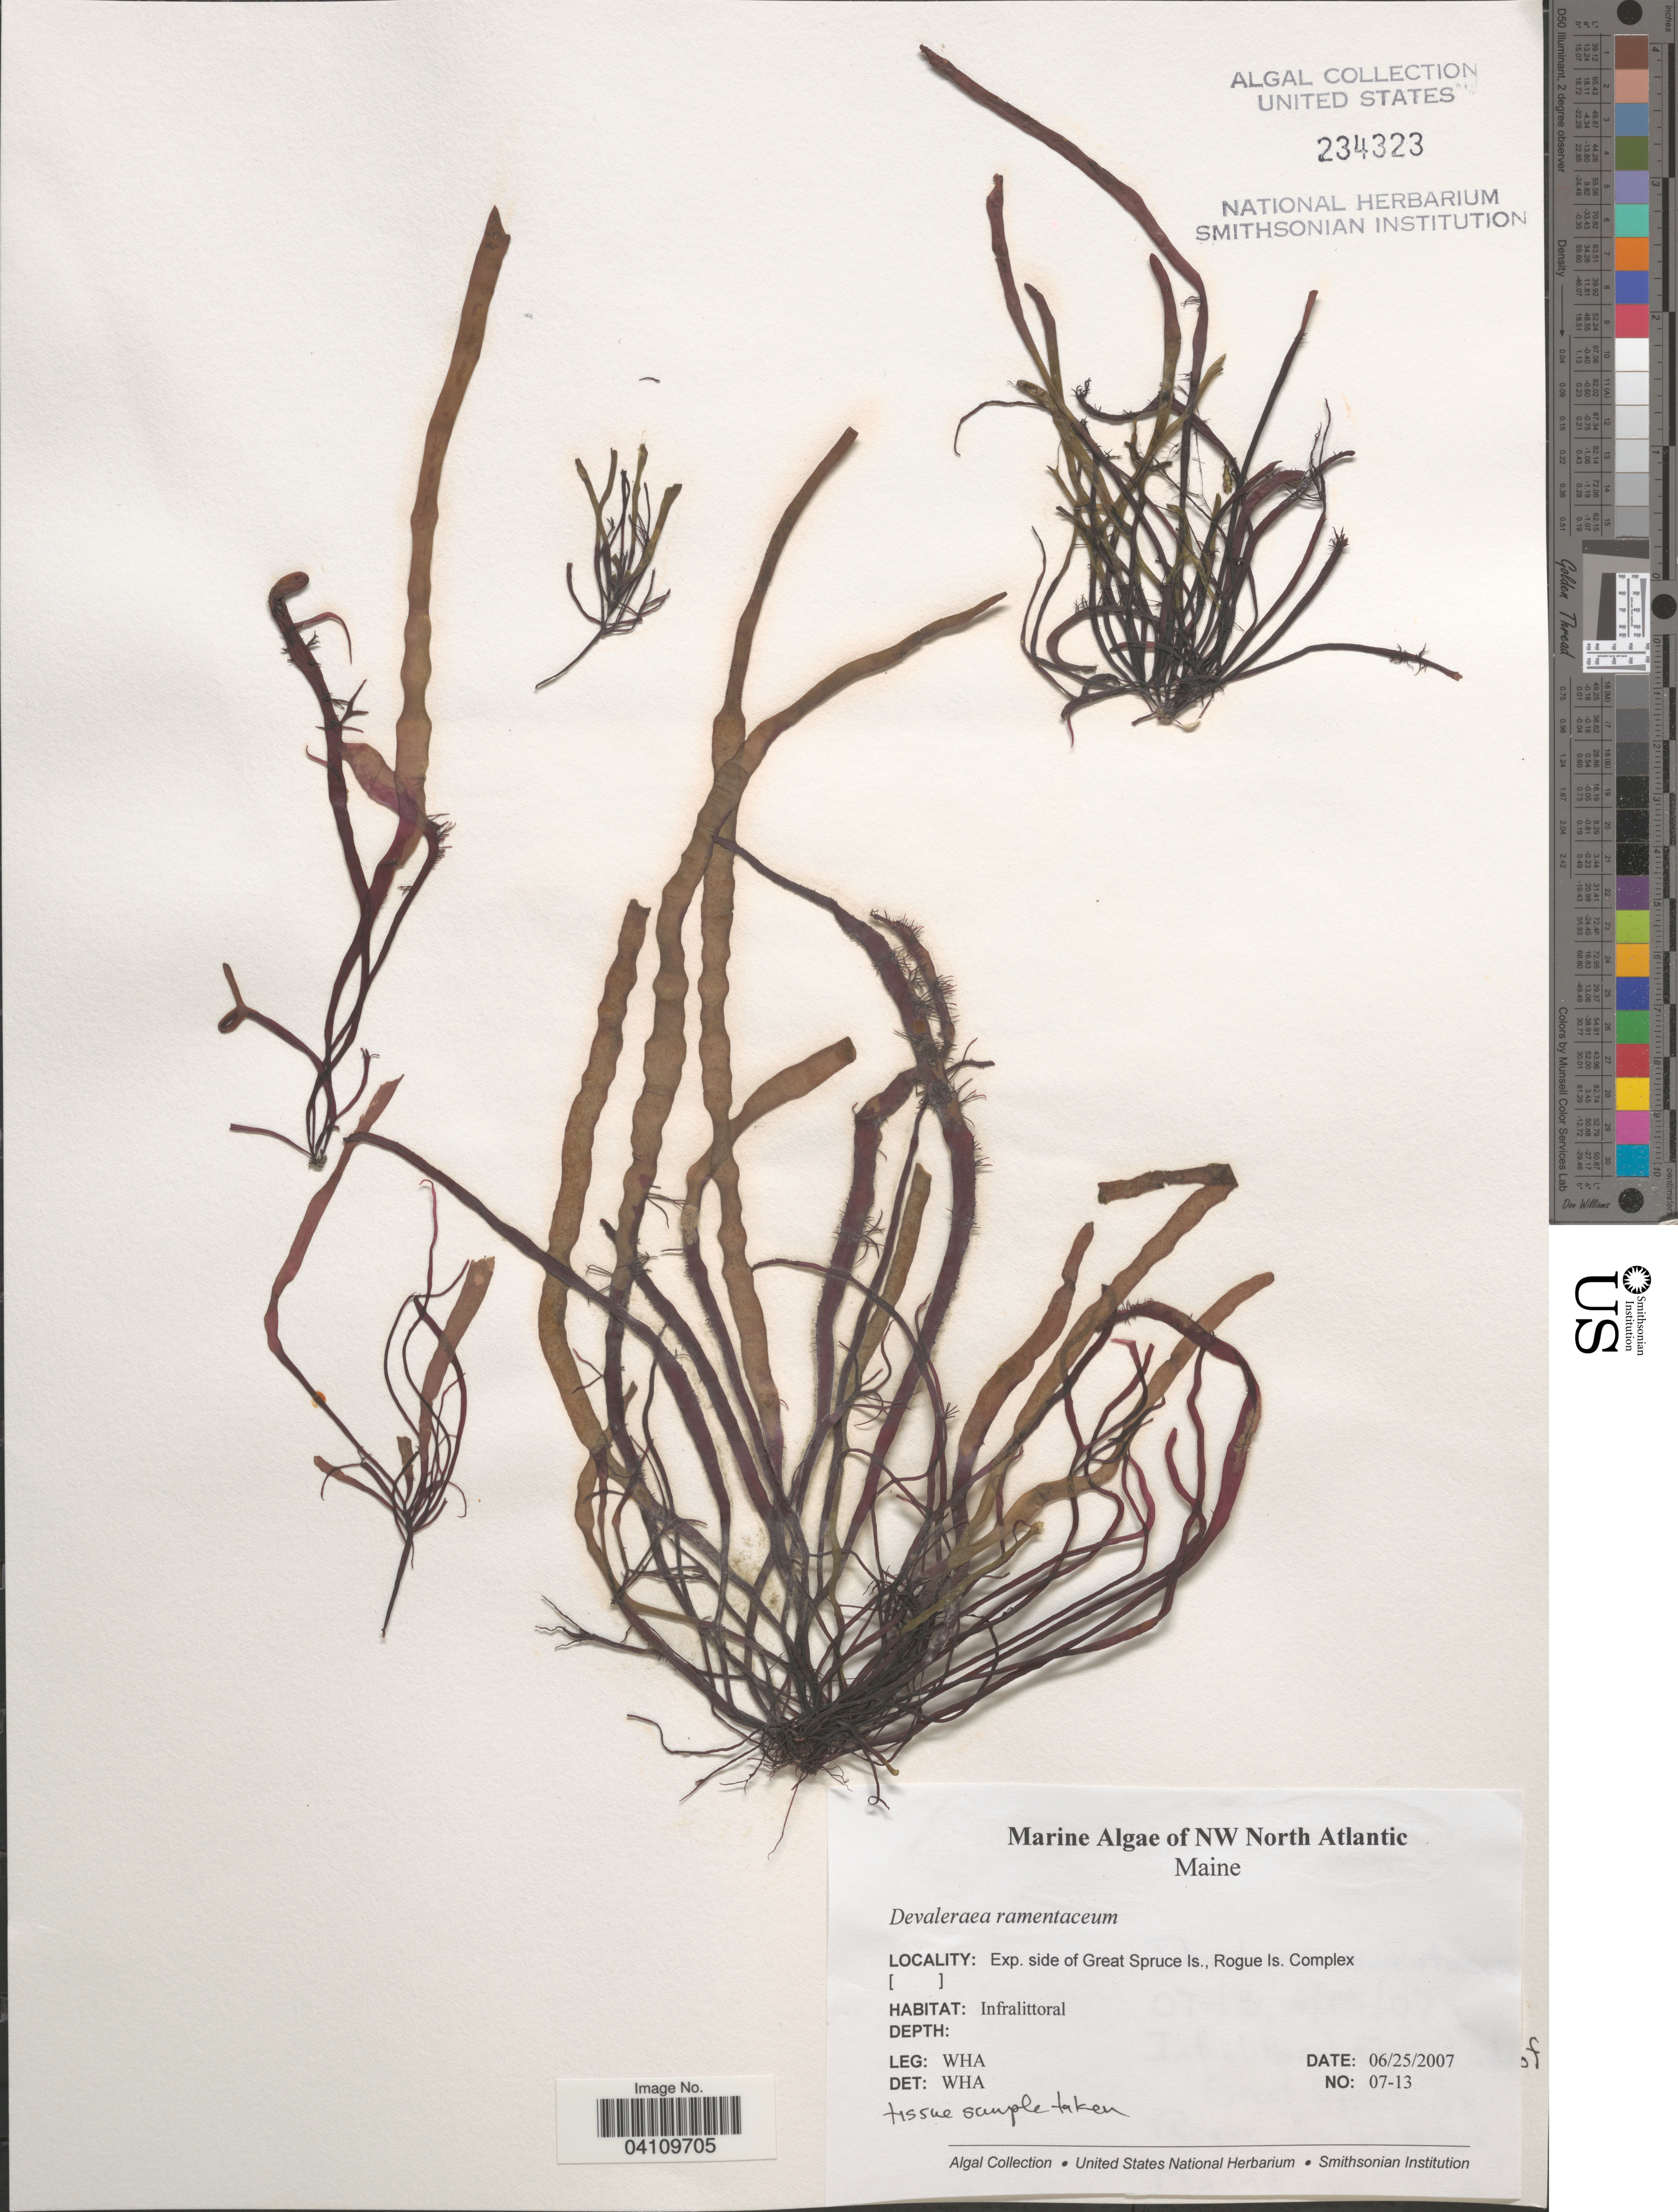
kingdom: Plantae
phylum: Rhodophyta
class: Florideophyceae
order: Palmariales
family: Palmariaceae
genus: Devaleraea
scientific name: Devaleraea ramentacea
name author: (L.) Guiry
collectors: W. H. Adey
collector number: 07-13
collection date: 2007-06-25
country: United States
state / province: Maine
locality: NW North Atlantic. Exp. side of Great Spruce Is., Rogue Is. Complex.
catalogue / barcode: US 234323